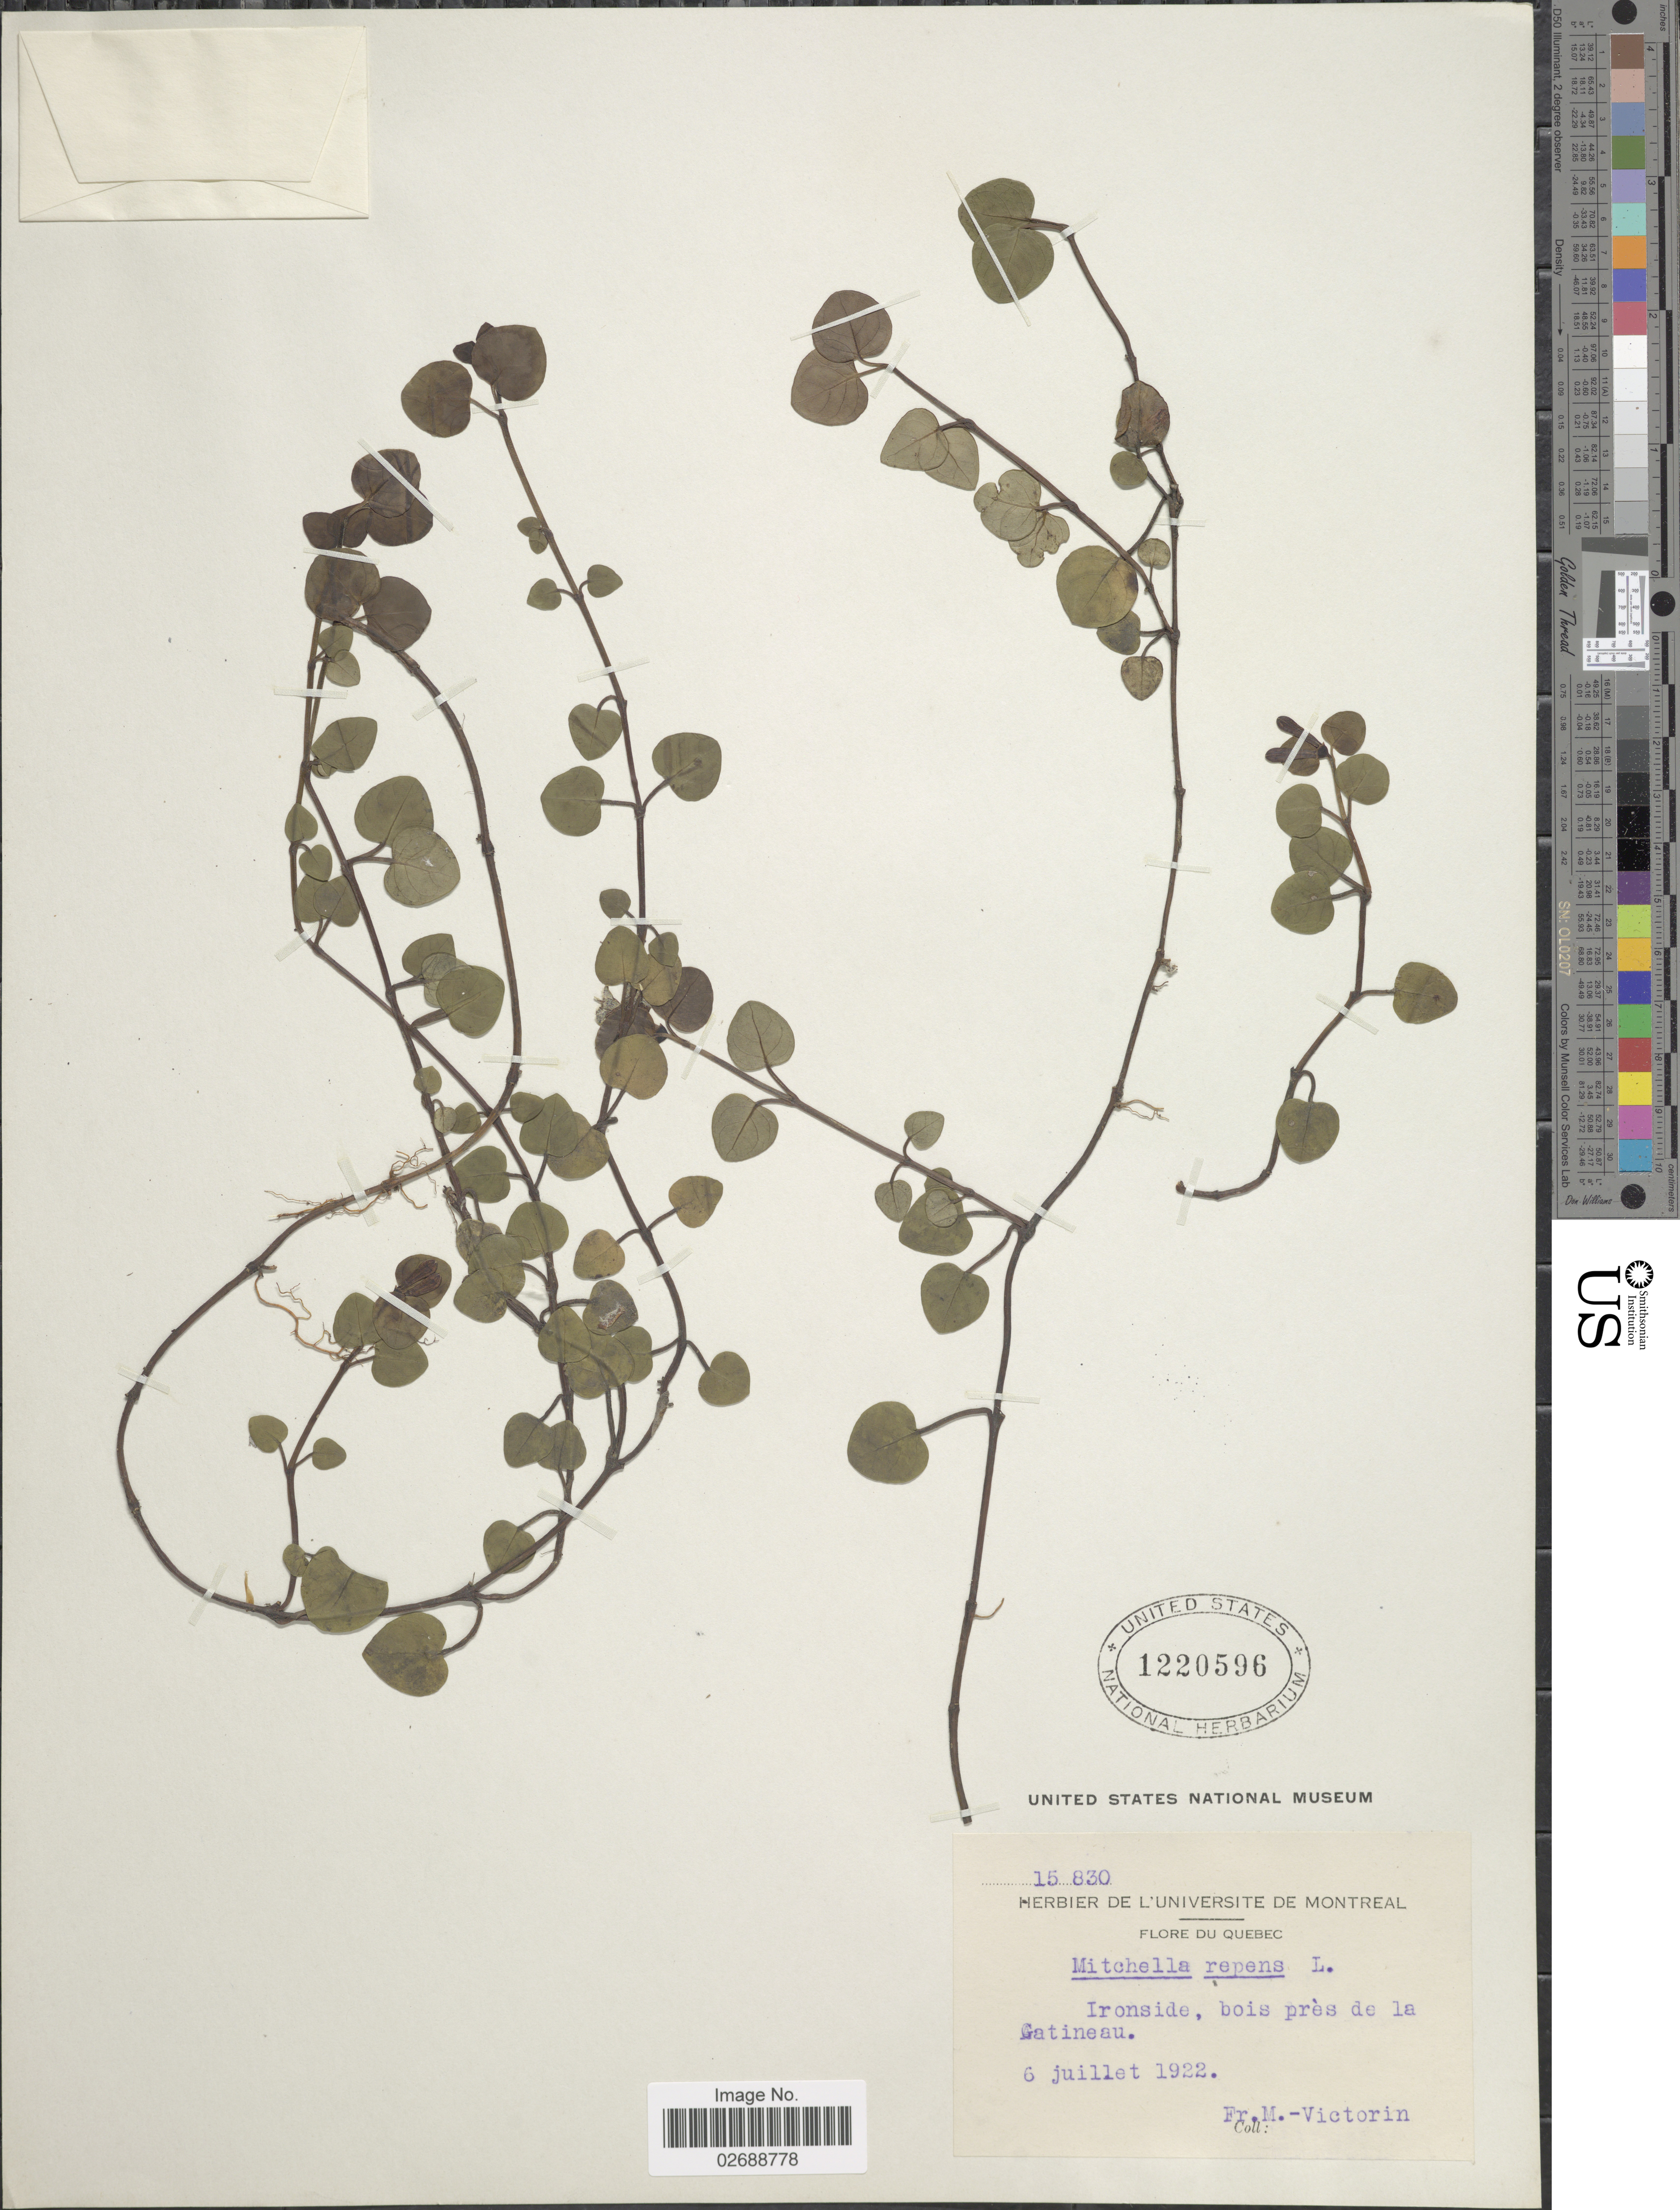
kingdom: Plantae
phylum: Tracheophyta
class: Magnoliopsida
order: Gentianales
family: Rubiaceae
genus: Mitchella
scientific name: Mitchella repens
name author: L.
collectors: F. Marie-Victorin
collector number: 15830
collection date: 1922-07-06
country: Canada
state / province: Quebec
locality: Ironside, bois pres de la Gatineau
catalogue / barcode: US 1220596